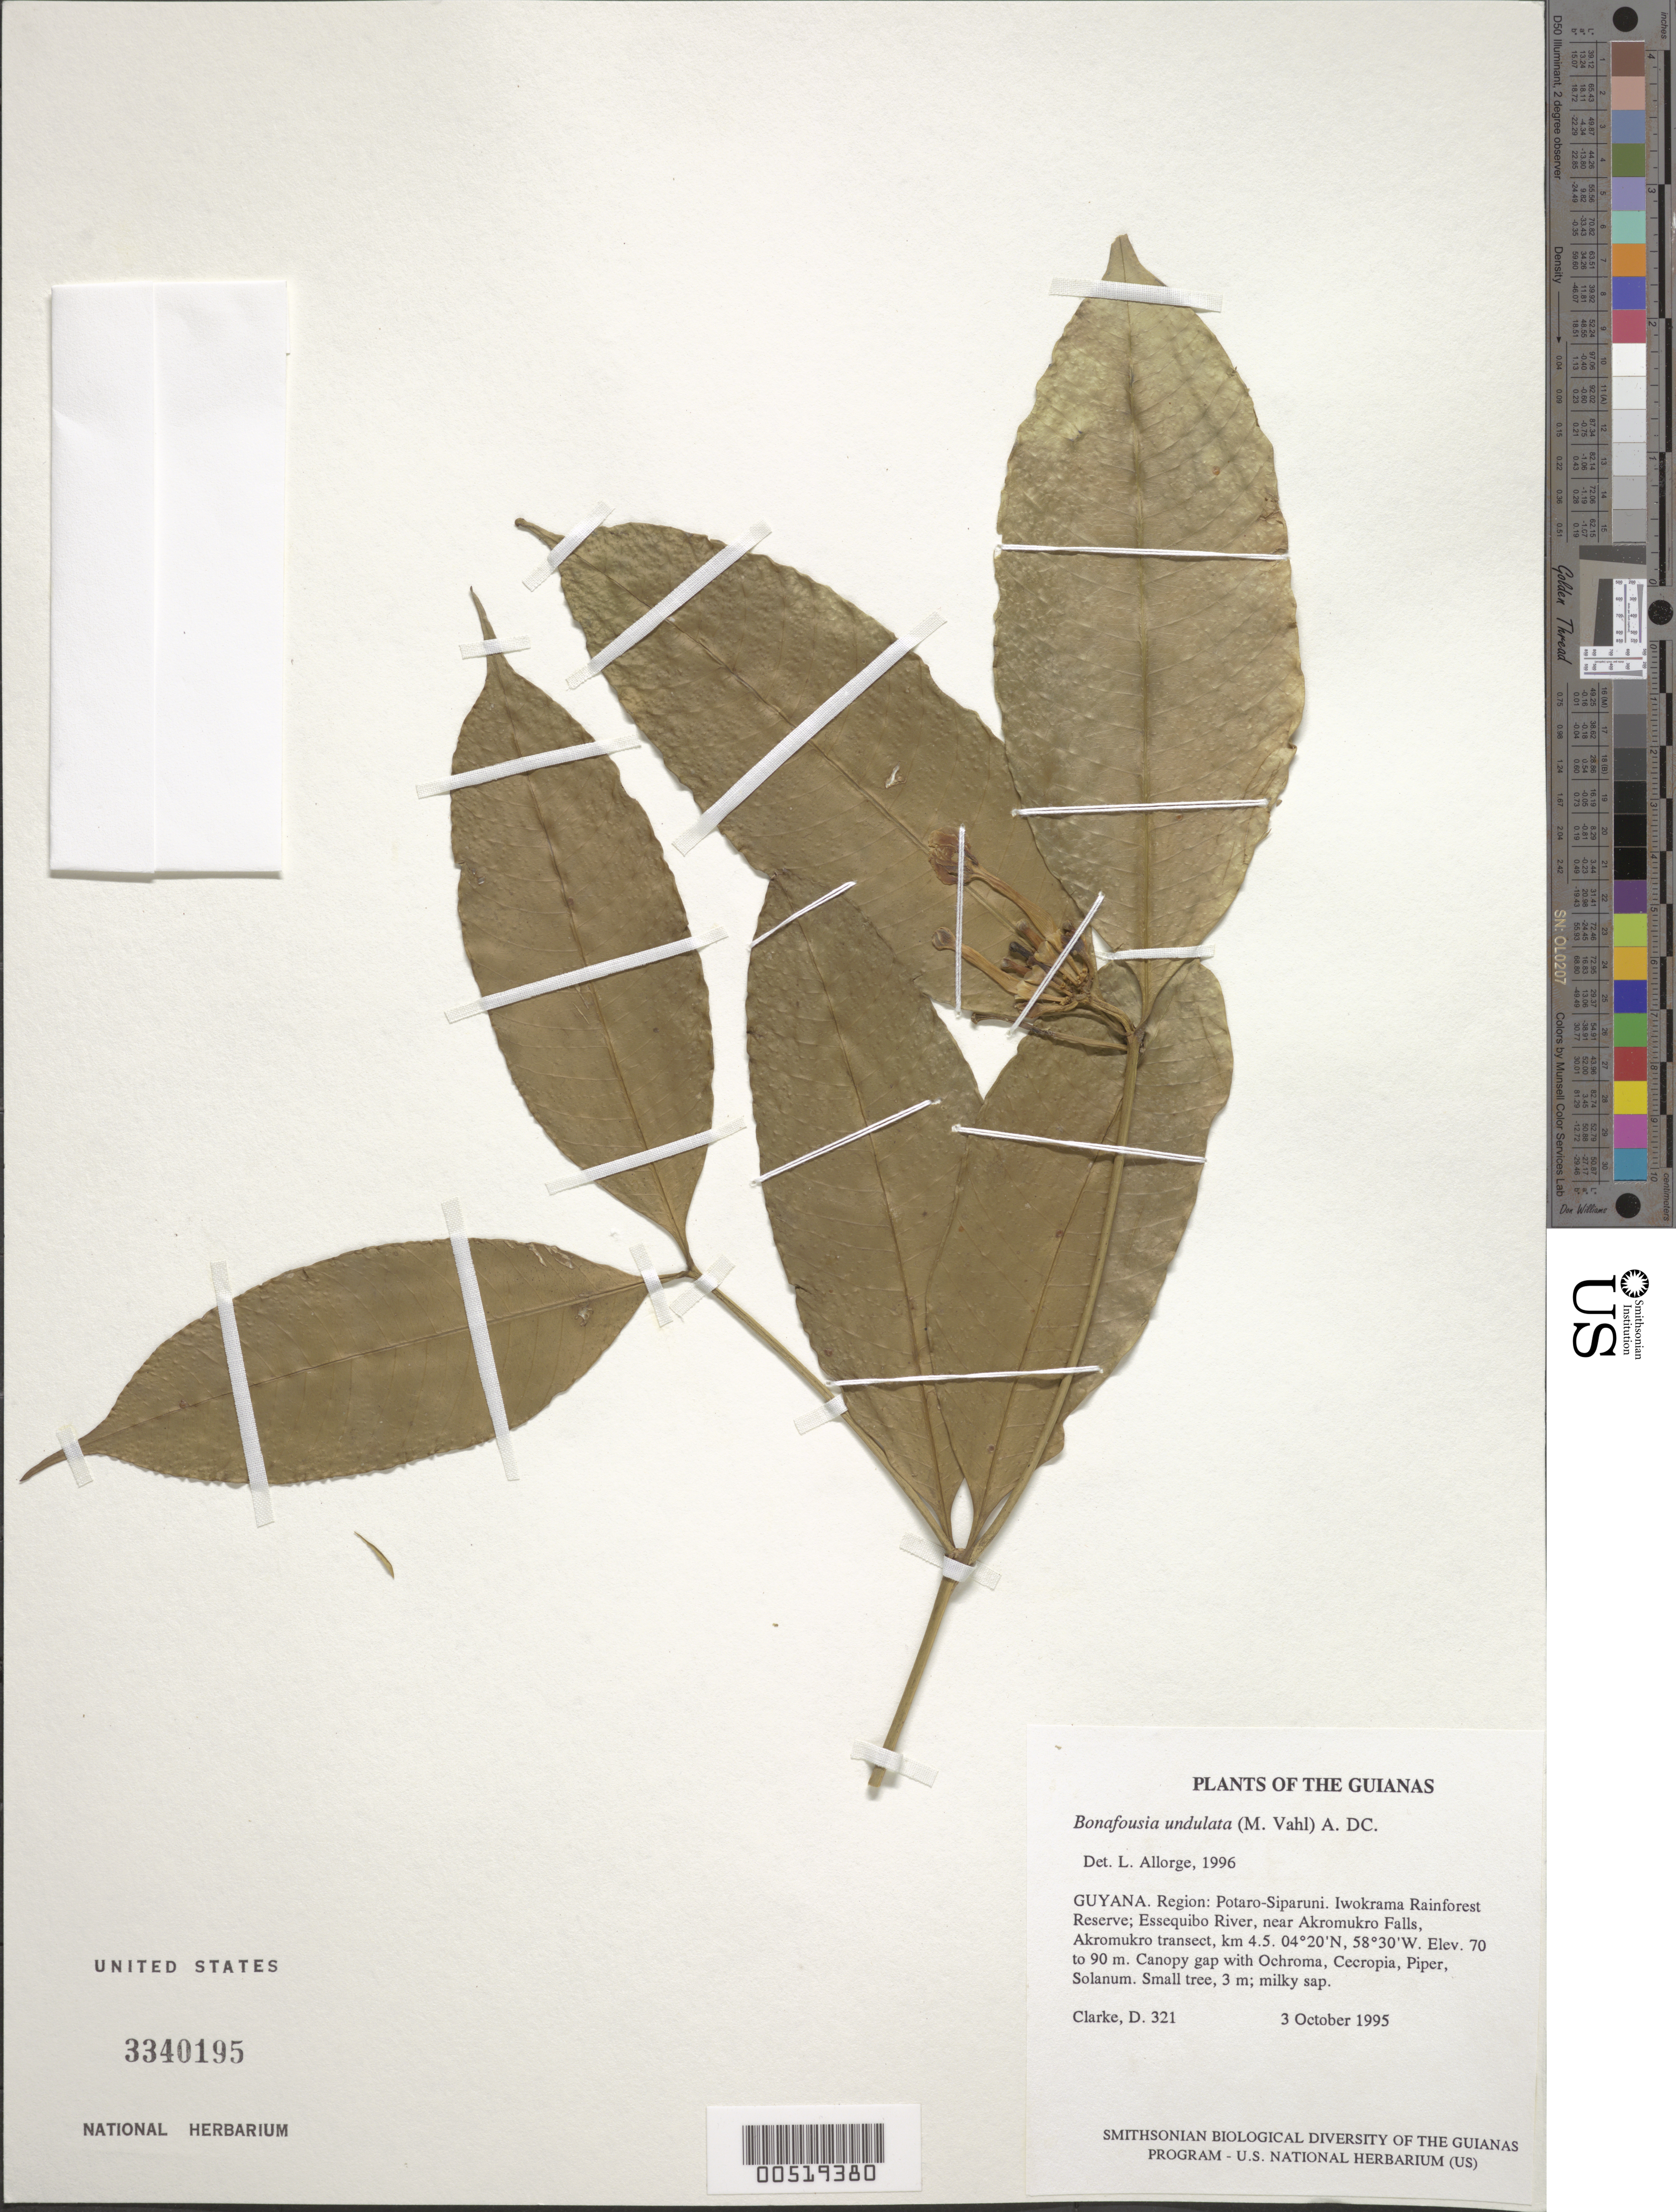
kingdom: Plantae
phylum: Tracheophyta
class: Magnoliopsida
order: Gentianales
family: Apocynaceae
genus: Bonafousia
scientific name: Bonafousia undulata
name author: (Vahl) A. DC.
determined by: Allorge, L.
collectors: H. D. Clarke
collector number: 321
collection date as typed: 3 October 1995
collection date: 1995-10-03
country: Guyana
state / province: Potaro-Siparuni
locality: Iwokrama Rainforest Reserve; Essequibo River, near Akromukro Falls, Akromukro transect, km 4.5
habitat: Canopy gap with Ochroma, Cecropia, Piper, Solanum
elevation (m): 70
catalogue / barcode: US 3340195